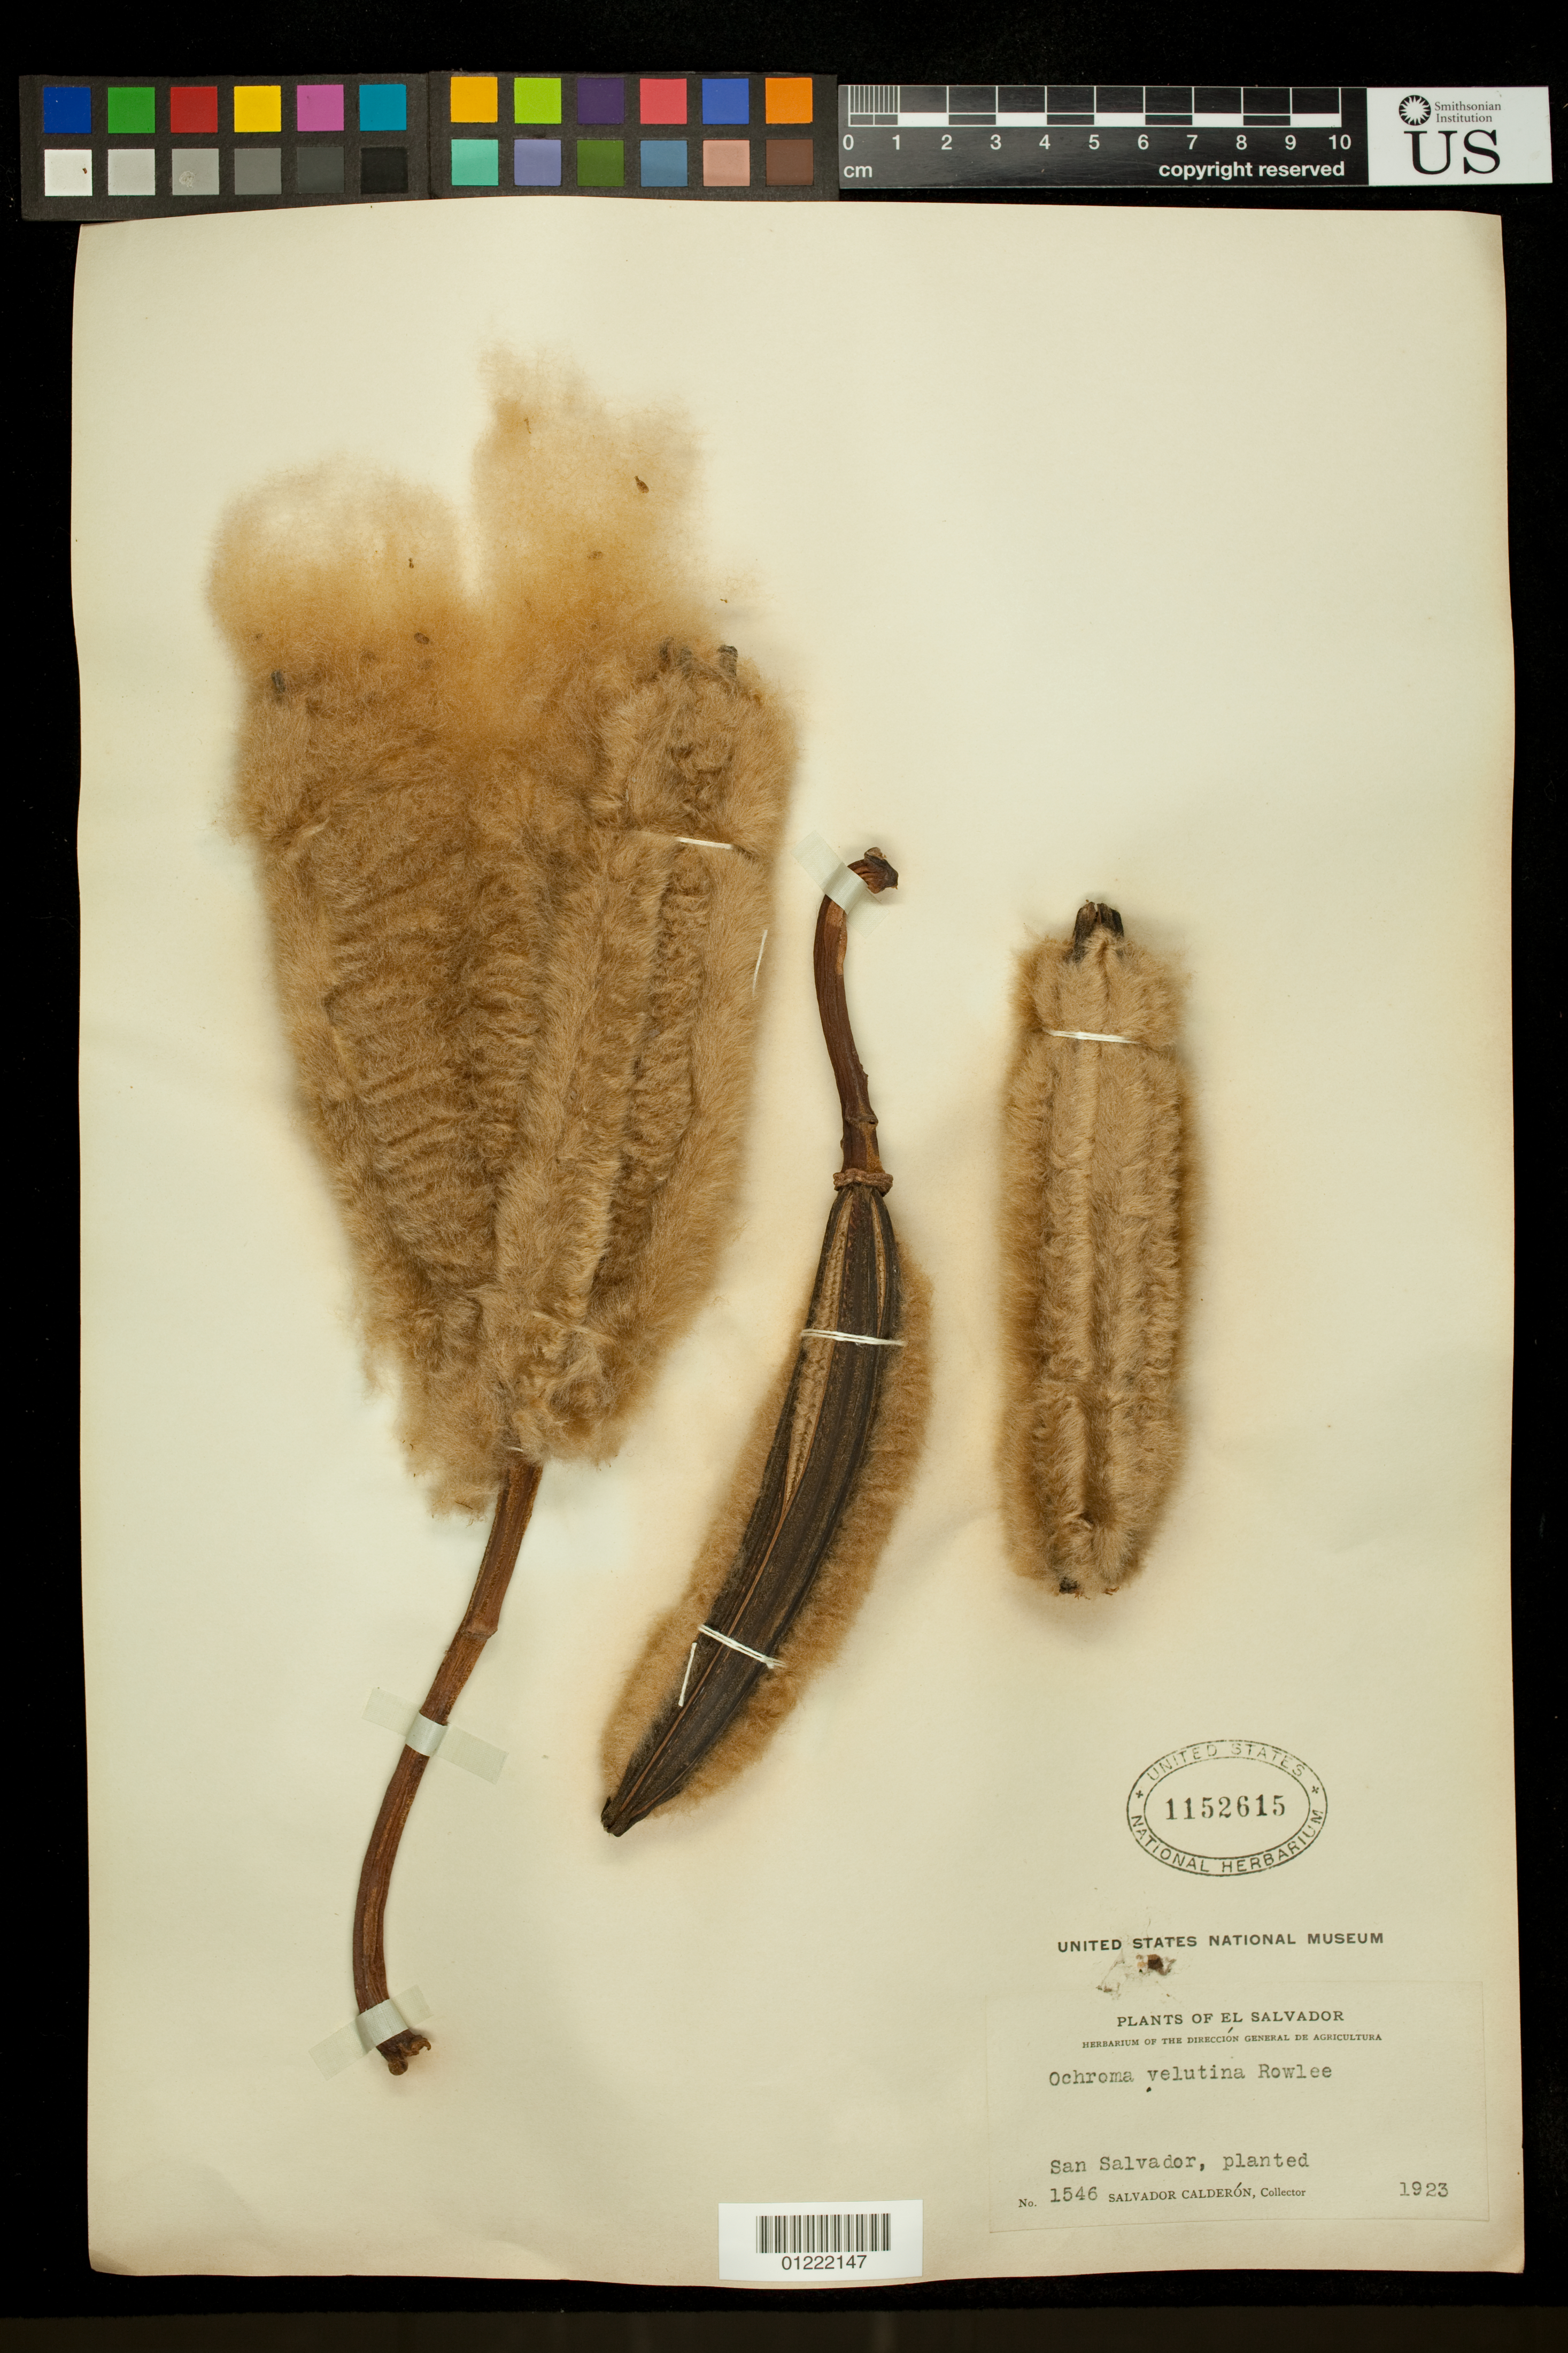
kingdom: Plantae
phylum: Tracheophyta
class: Magnoliopsida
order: Malvales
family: Malvaceae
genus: Ochroma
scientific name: Ochroma pyramidale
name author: (Cav. ex Lam.) Urb.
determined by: Dorr, L. J., (BOT), Smithsonian Institution - National Museum of Natural History (UNITED STATES)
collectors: S. Calderón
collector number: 1546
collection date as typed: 1923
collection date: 1923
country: El Salvador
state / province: San Salvador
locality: San salvador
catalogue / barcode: US 1152615